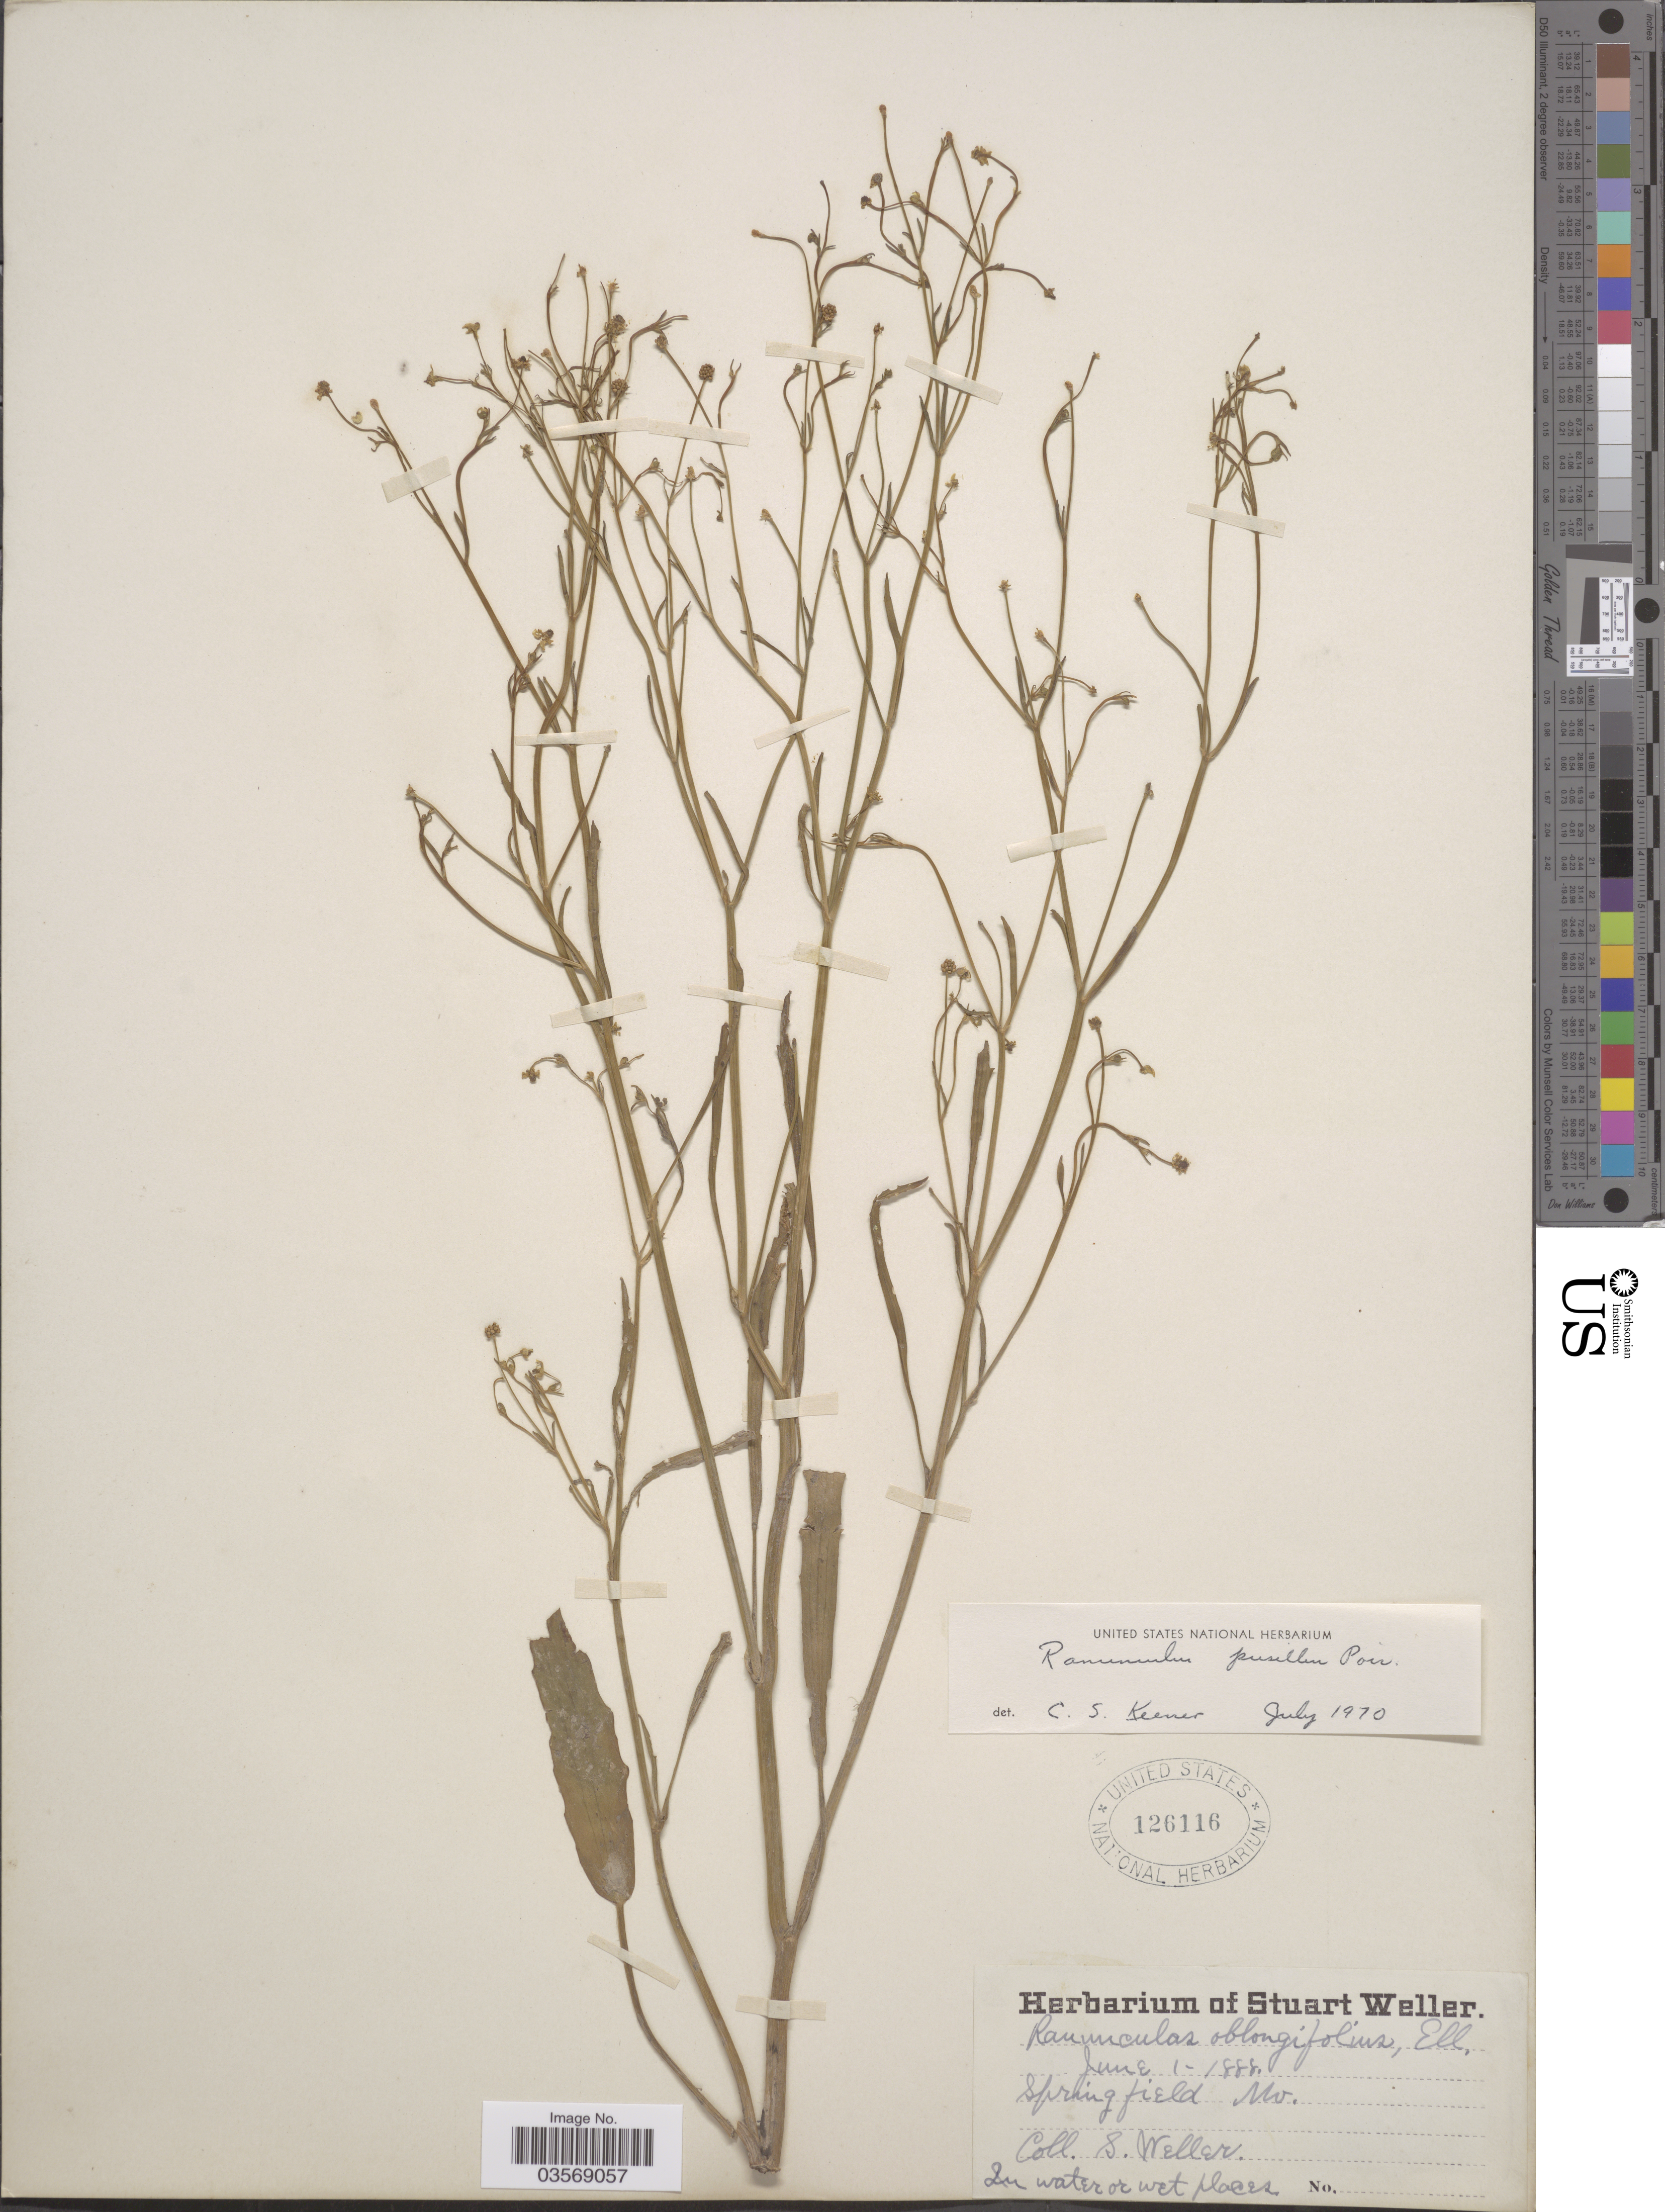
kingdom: Plantae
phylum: Tracheophyta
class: Magnoliopsida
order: Ranunculales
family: Ranunculaceae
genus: Ranunculus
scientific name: Ranunculus pusillus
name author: Poir.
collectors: S. Weller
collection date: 1888-06-01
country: United States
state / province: Missouri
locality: Springfield.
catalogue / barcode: US 126116